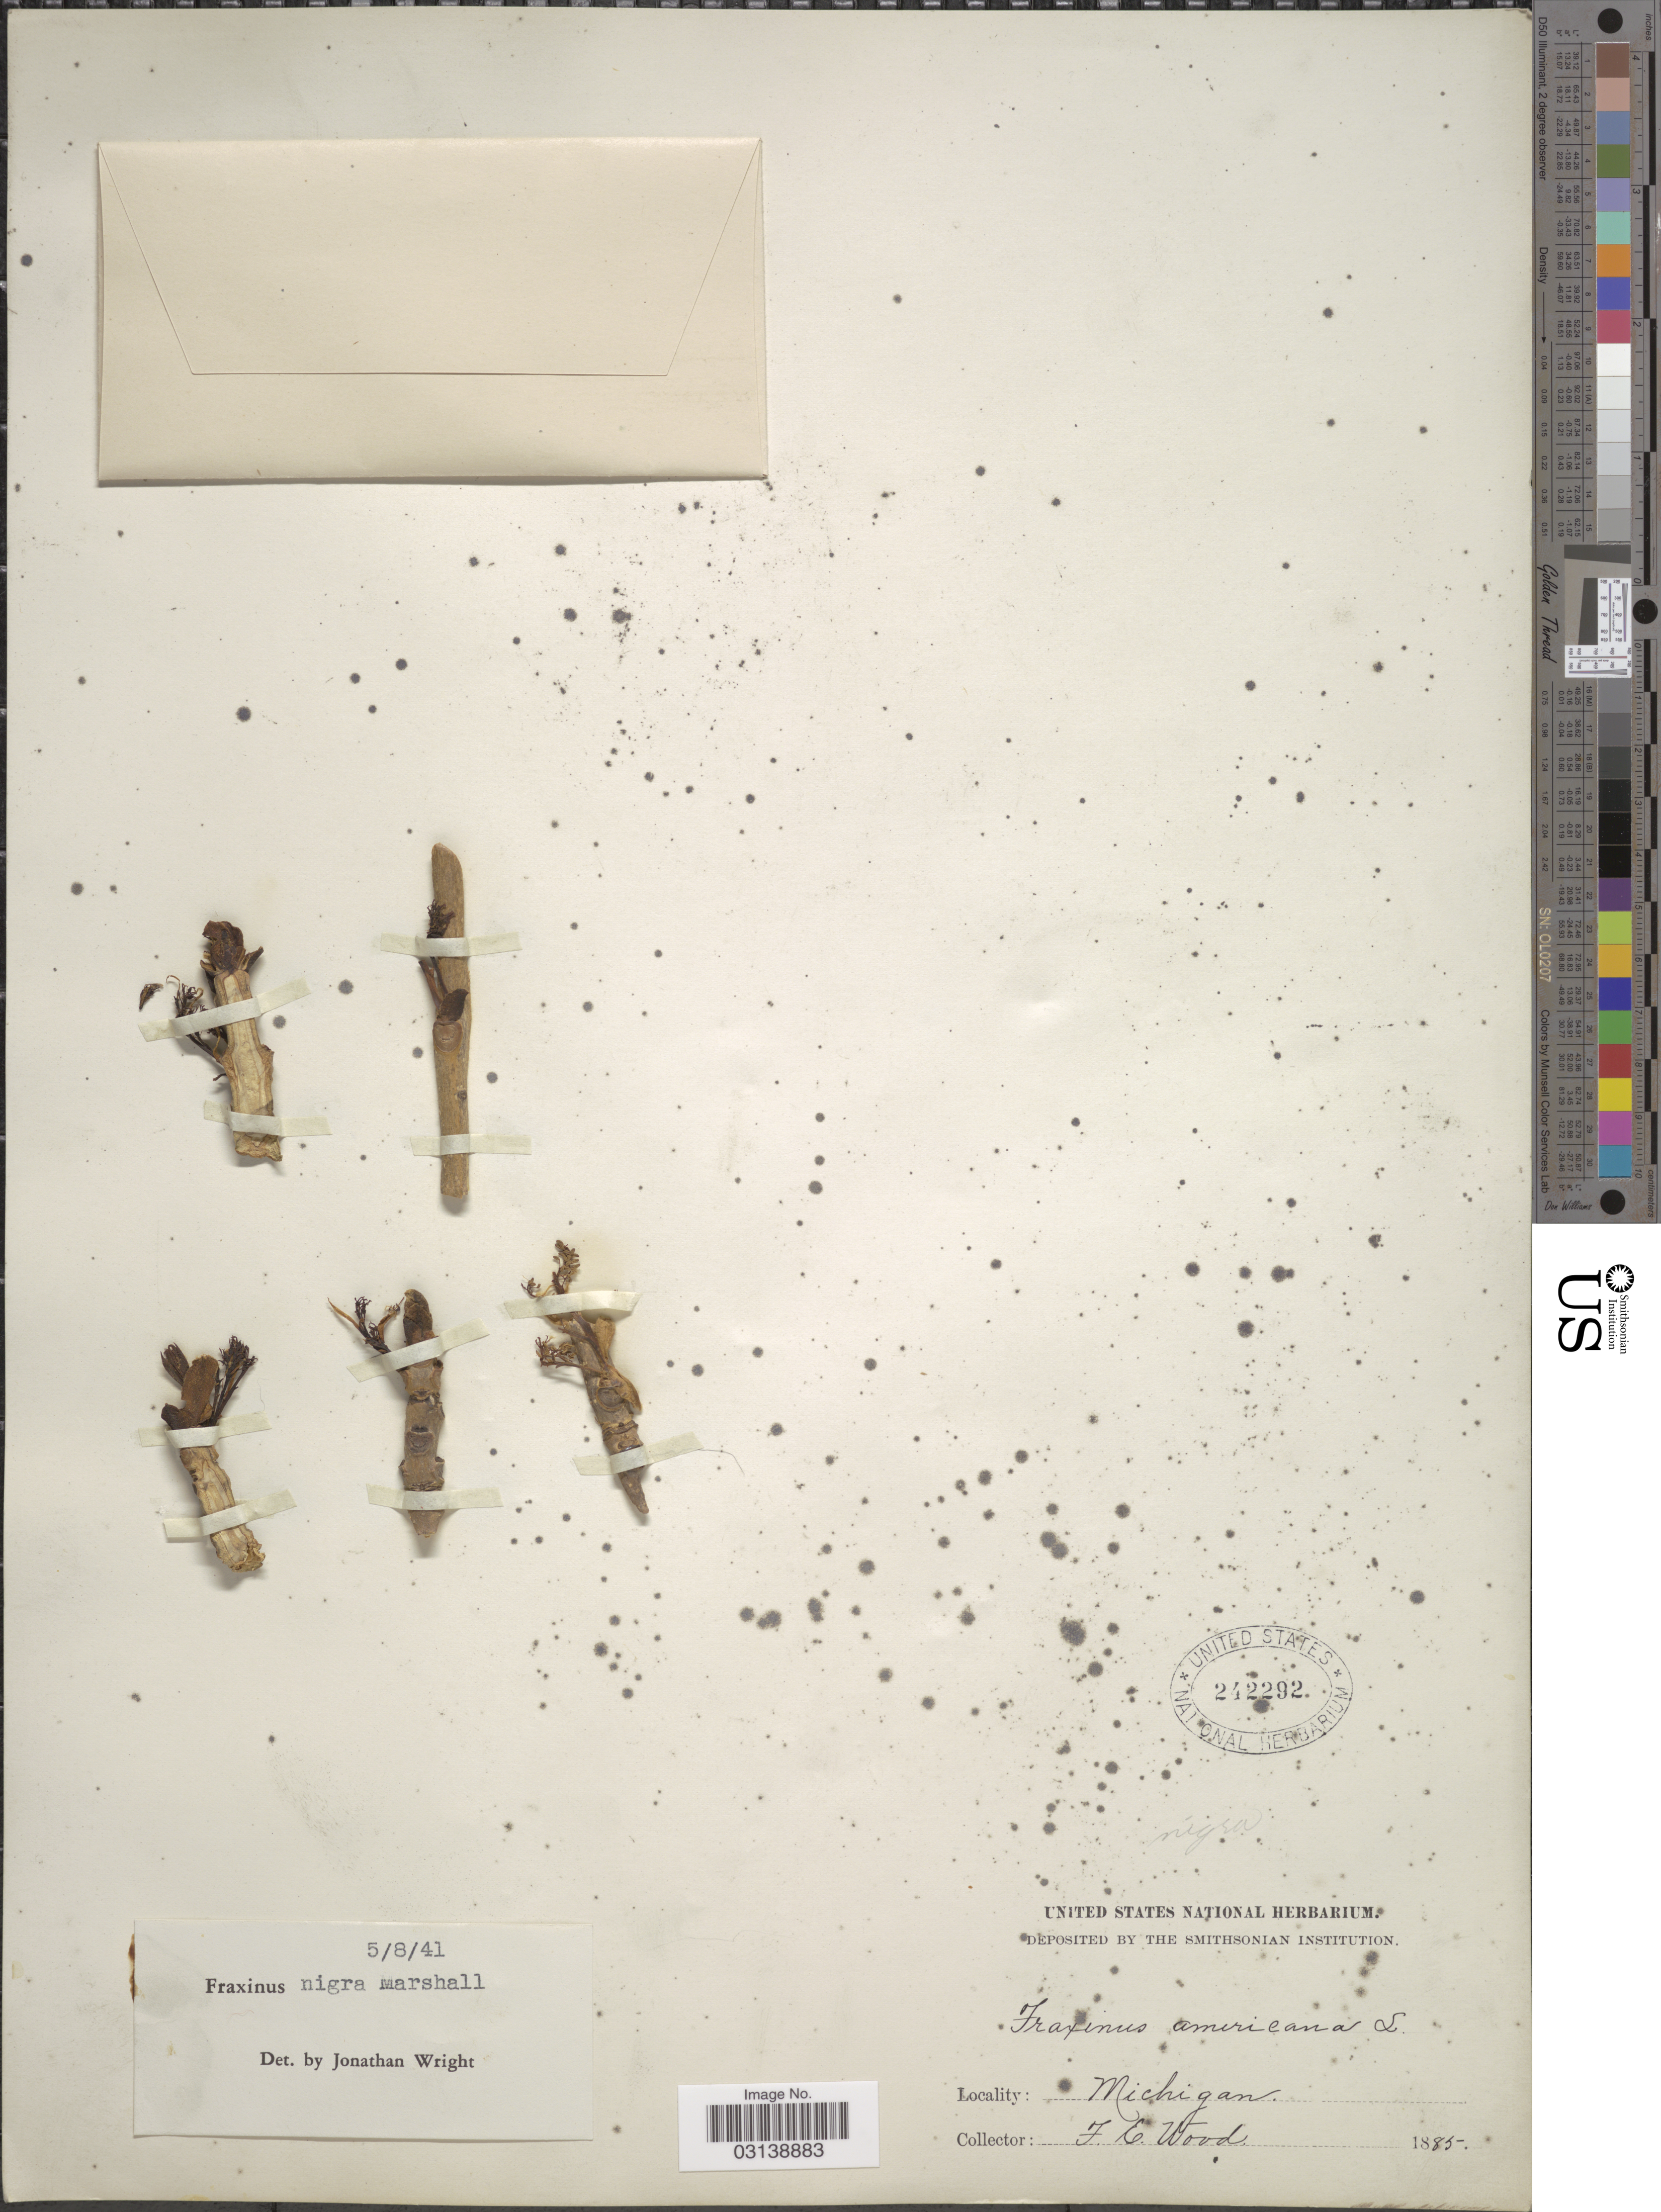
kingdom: Plantae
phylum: Tracheophyta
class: Magnoliopsida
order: Lamiales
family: Oleaceae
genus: Fraxinus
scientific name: Fraxinus nigra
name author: Marshall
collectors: F. Wood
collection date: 1885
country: United States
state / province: Michigan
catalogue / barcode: US 242292